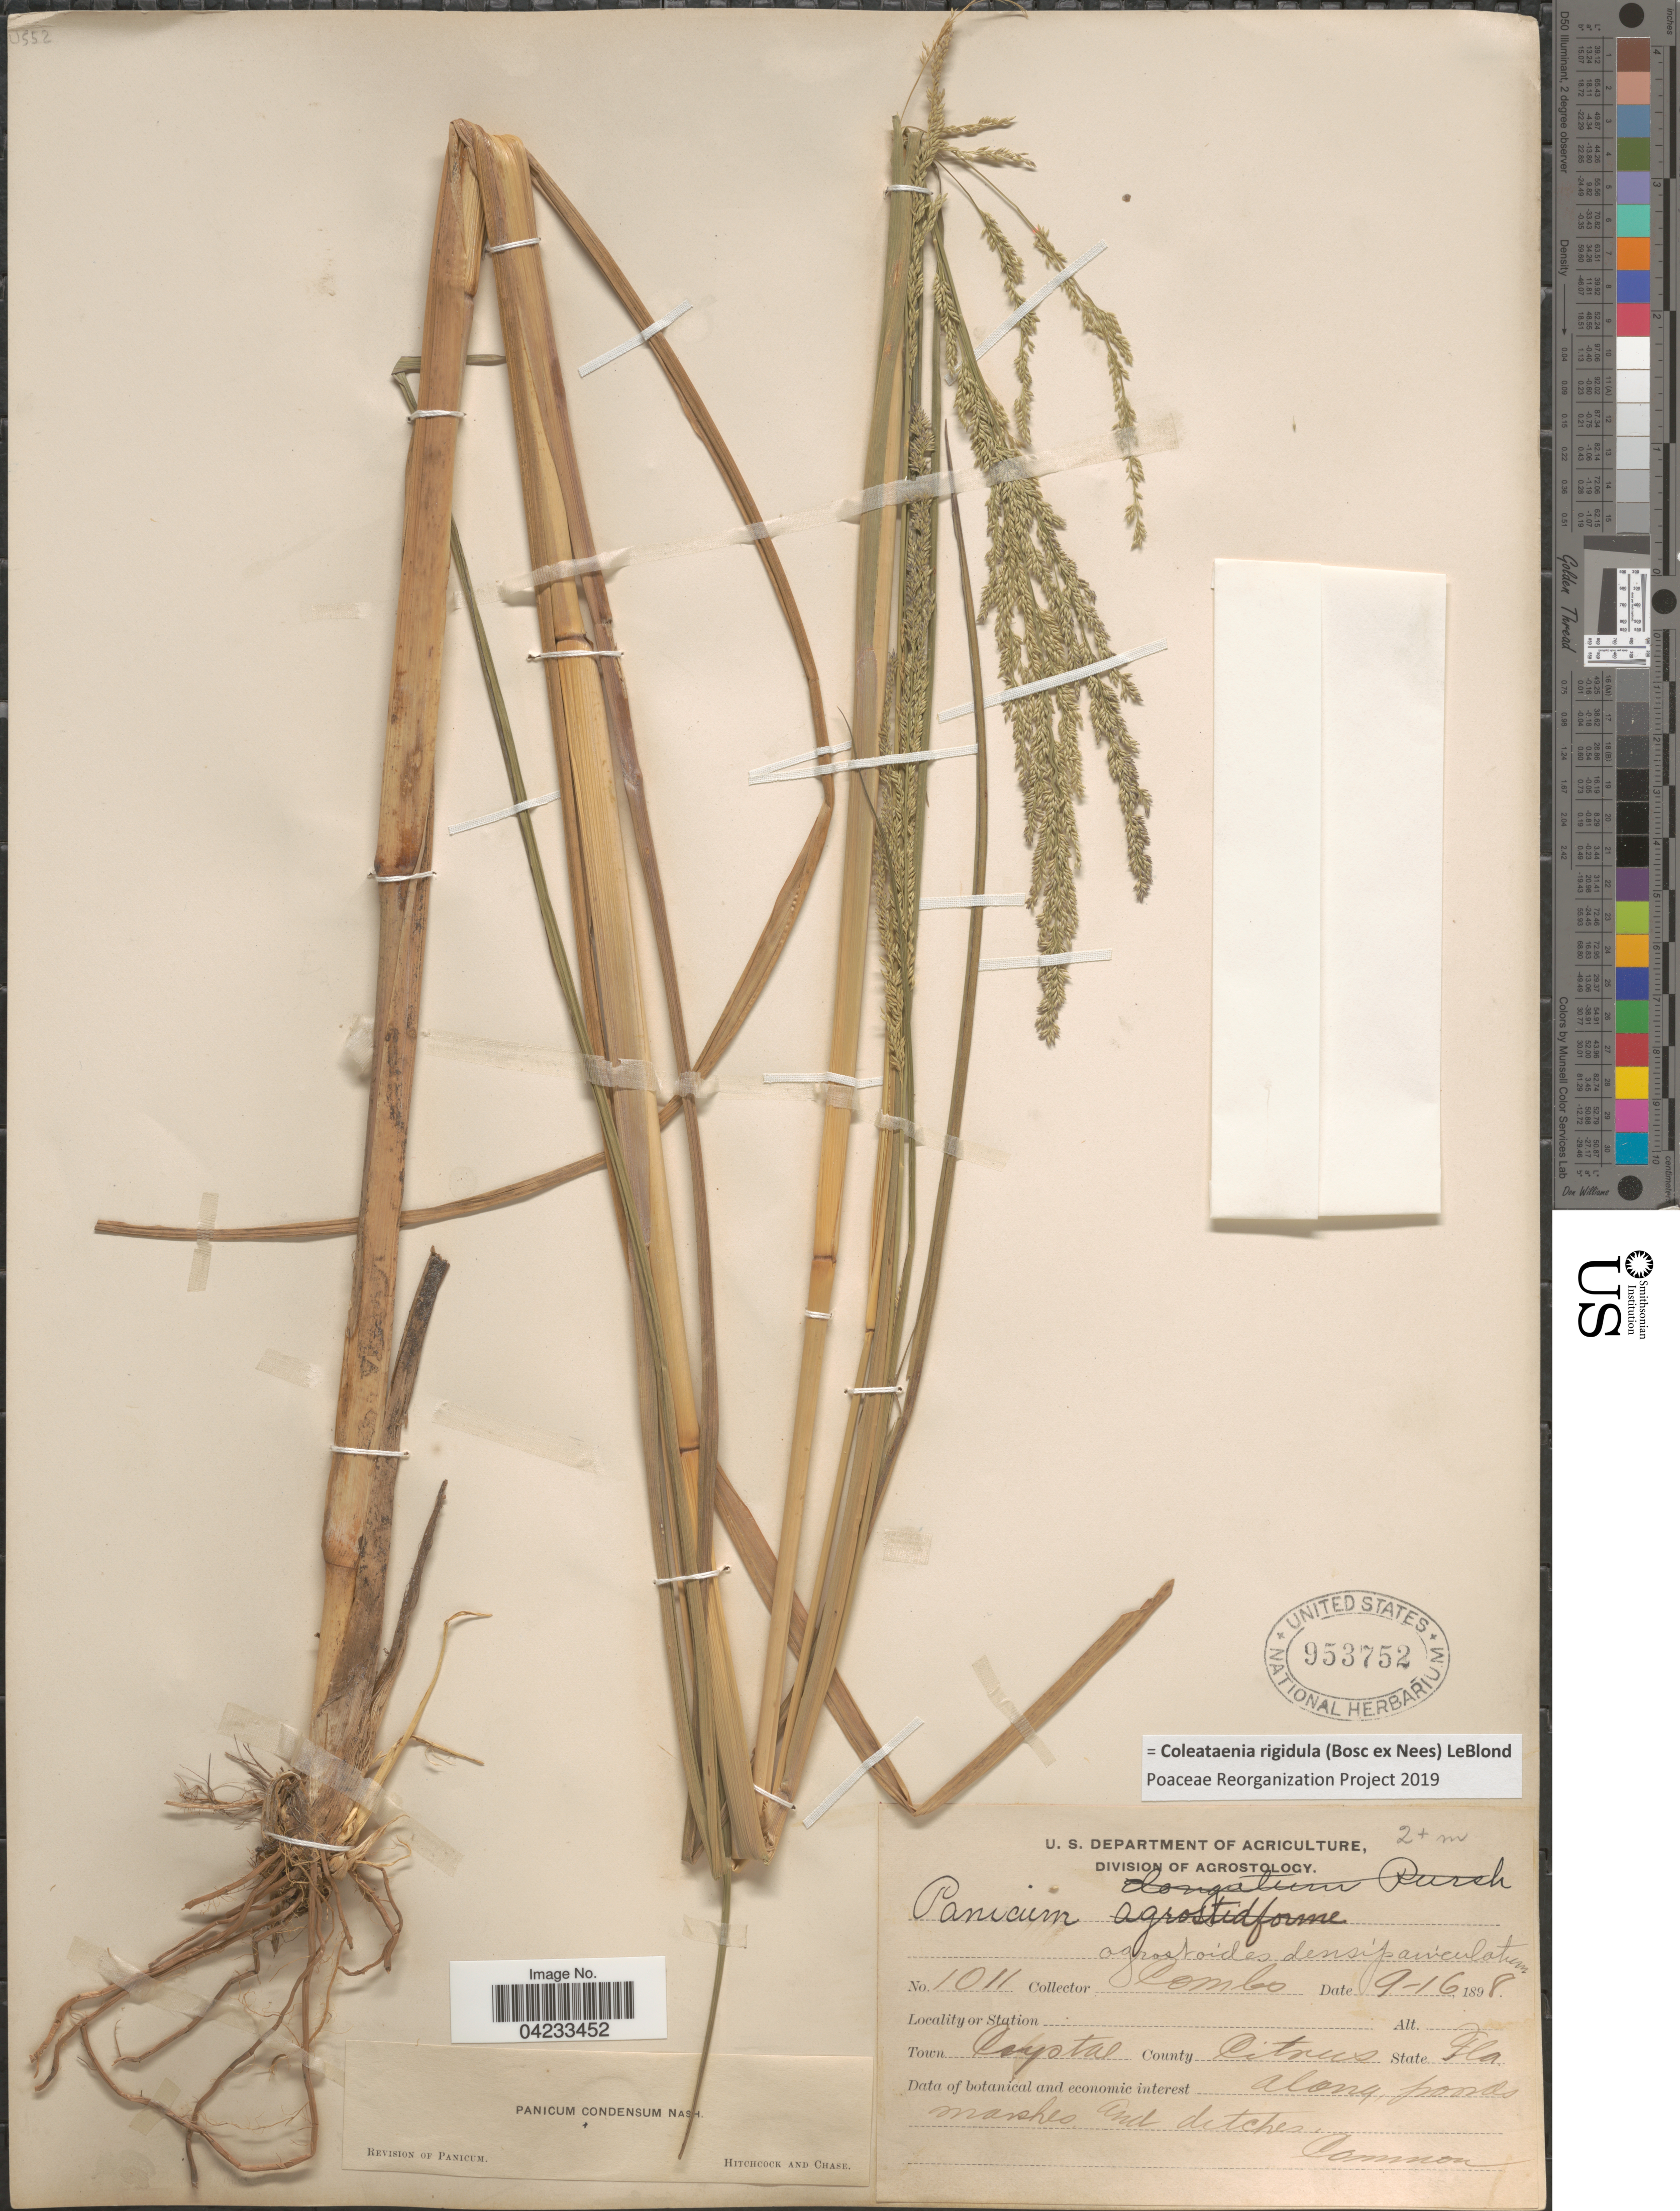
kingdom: Plantae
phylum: Tracheophyta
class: Liliopsida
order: Poales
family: Poaceae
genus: Coleataenia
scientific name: Coleataenia rigidula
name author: (Bosc ex Nees) LeBlond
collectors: -. Combs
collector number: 1011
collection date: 1898-09-16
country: United States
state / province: Florida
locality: Town Cayotal. County Citrus.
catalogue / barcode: US 953752